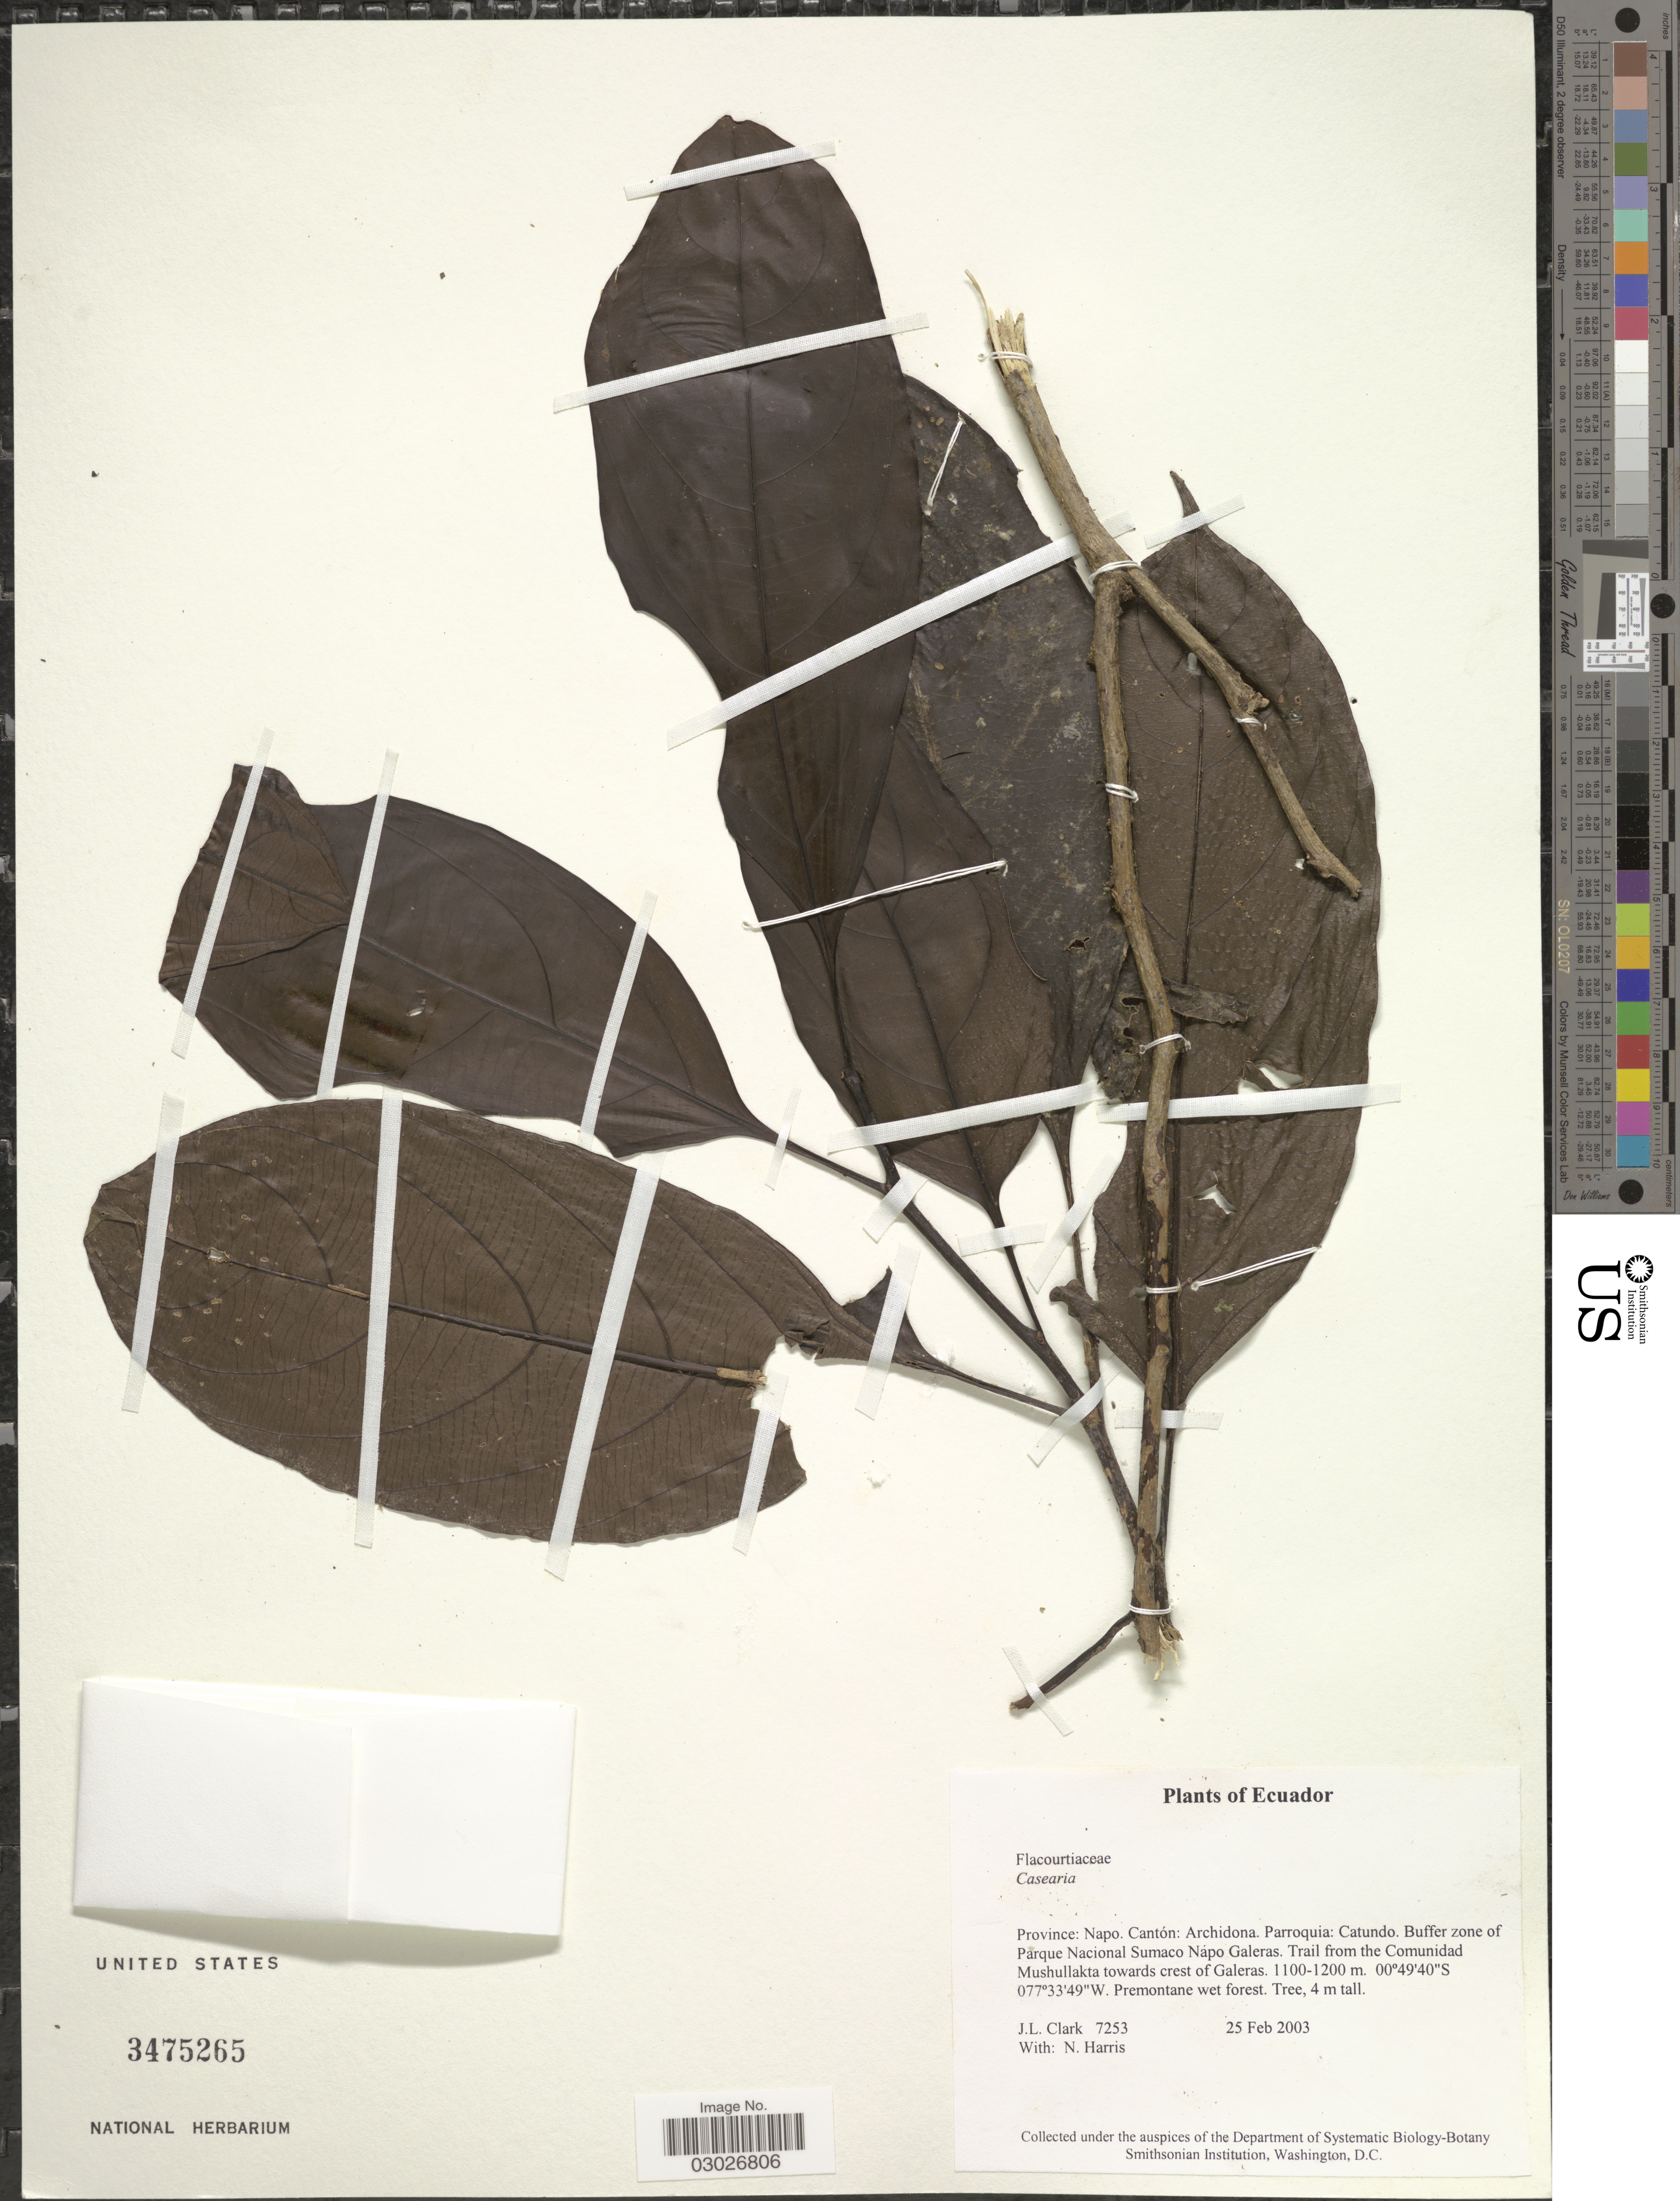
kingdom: Plantae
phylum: Tracheophyta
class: Magnoliopsida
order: Malpighiales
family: Salicaceae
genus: Casearia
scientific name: Casearia sp.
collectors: J. L. Clark & N. Harris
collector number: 7253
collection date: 2003-02-25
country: Ecuador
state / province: Napo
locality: Cantón: Archidona. Parroquia: Catundo. Buffer zone of Parque Nacional Sumaco Nápo Galeras. Trail from the Comunidad Mushullakta towards crest of Galeras.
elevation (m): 1100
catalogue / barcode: US 3475265